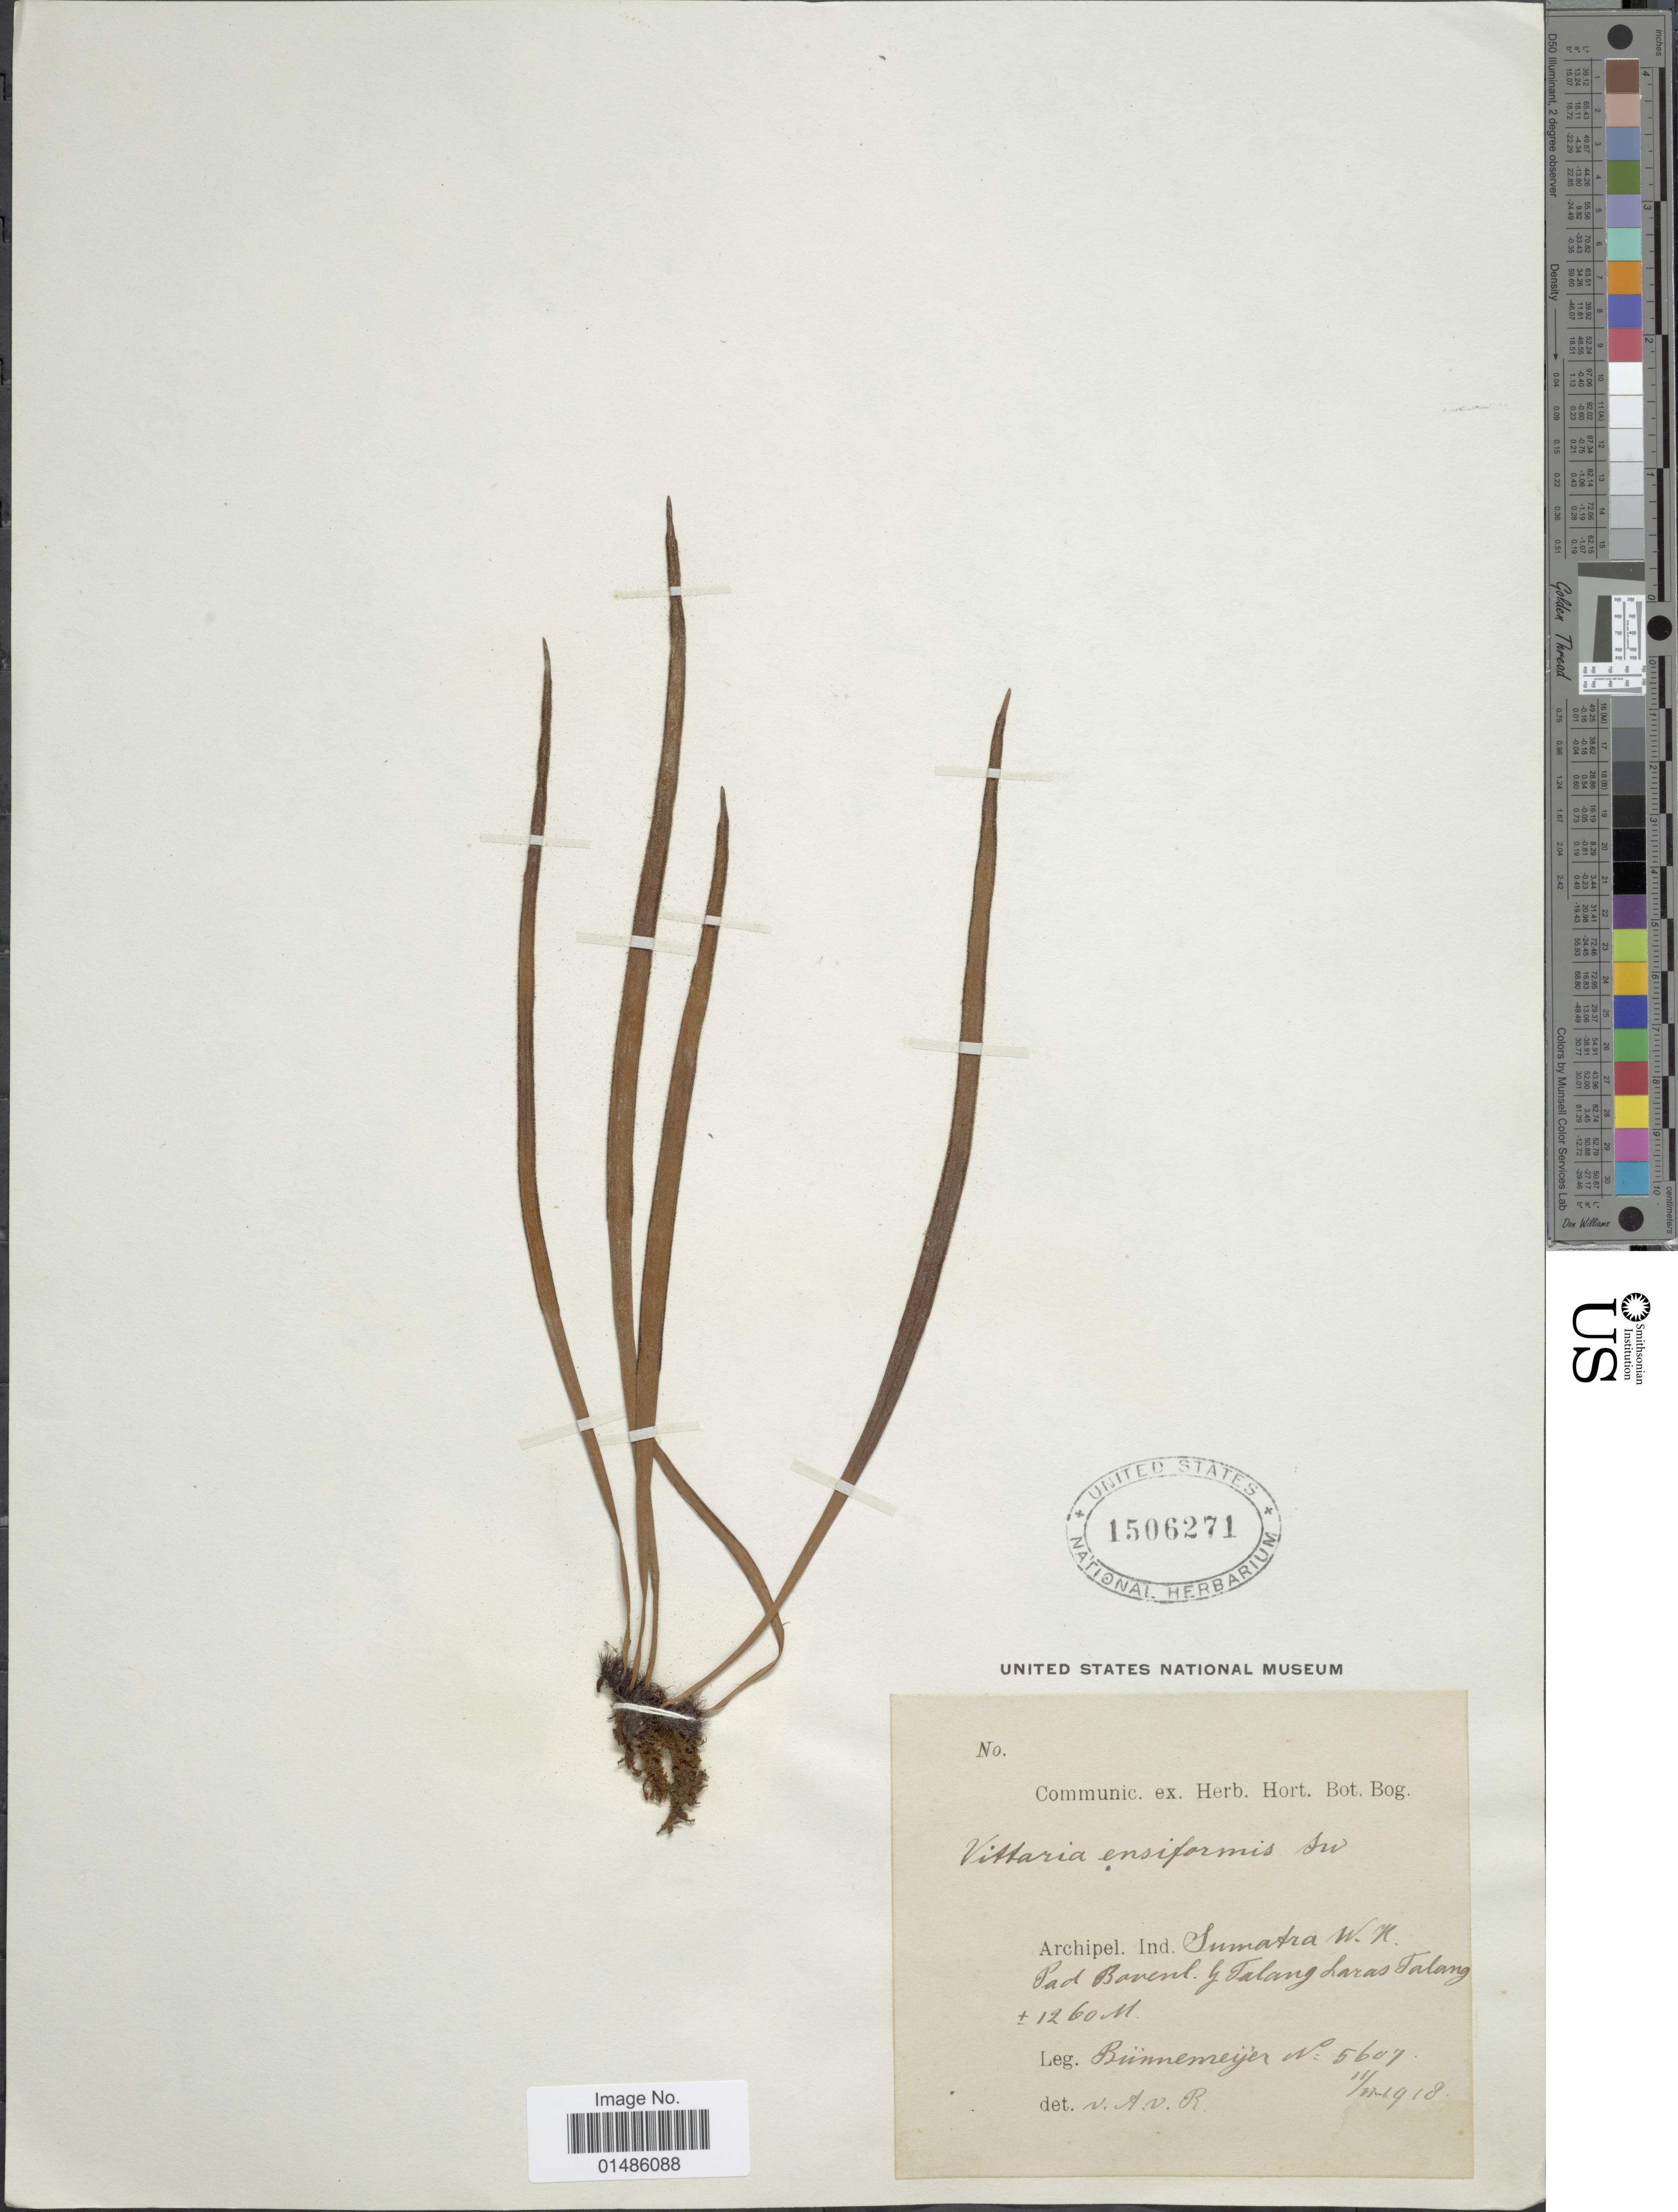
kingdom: Plantae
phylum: Tracheophyta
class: Polypodiopsida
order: Polypodiales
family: Pteridaceae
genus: Haplopteris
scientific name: Haplopteris ensiformis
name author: (Sw.) E.H. Crane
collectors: -. Bunnemeijer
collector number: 5607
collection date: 1918-11-17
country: Indonesia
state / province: Sumatra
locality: Archipel. Ind. Sumatra W.N. Pad Bovenl. G Talang Laras Talang. [interpreted]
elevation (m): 1260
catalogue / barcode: US 1506271